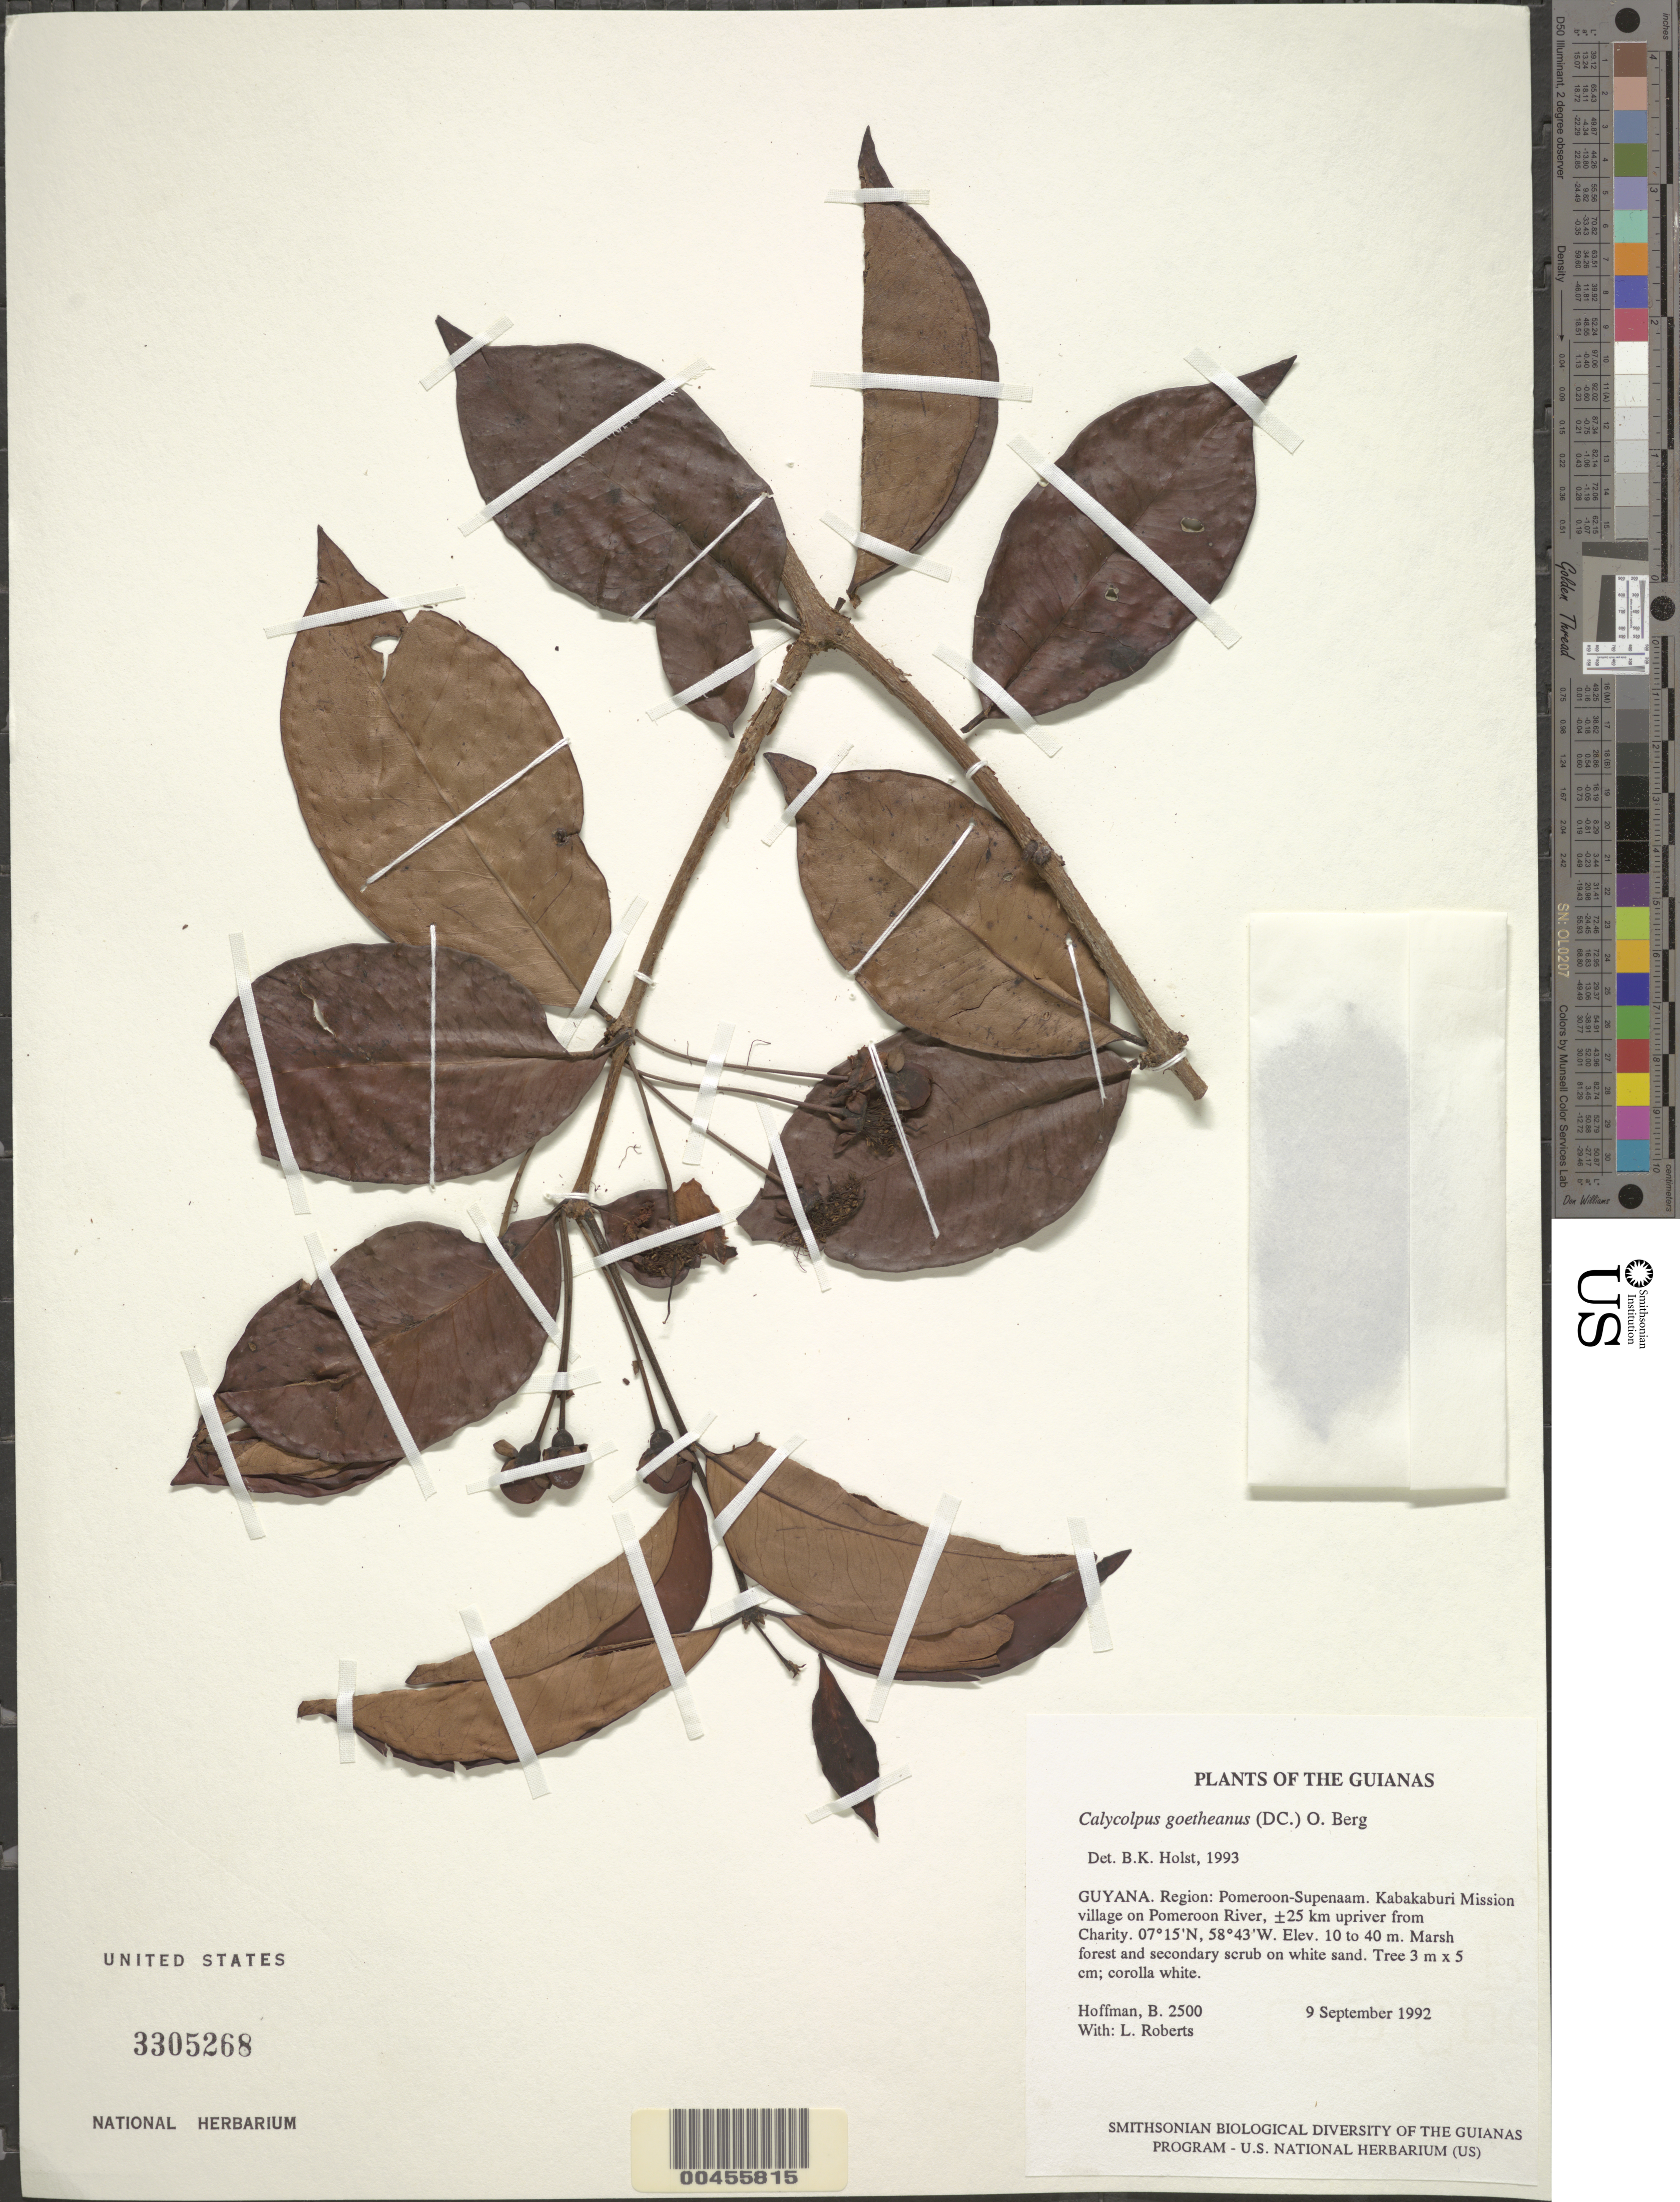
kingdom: Plantae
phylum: Tracheophyta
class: Magnoliopsida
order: Myrtales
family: Myrtaceae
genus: Calycolpus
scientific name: Calycolpus goetheanus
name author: (DC.) O. Berg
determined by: Holst, Bruce K.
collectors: B. Hoffman & L. Roberts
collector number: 2500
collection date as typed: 9 September 1992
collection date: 1992-09-09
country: Guyana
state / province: Pomeroon-Supenaam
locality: Kabakaburi Mission village, on Pomeroon River, ±25 km upriver from Charity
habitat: Marsh forest and secondary scrub on white sand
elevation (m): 10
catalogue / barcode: US 3305268